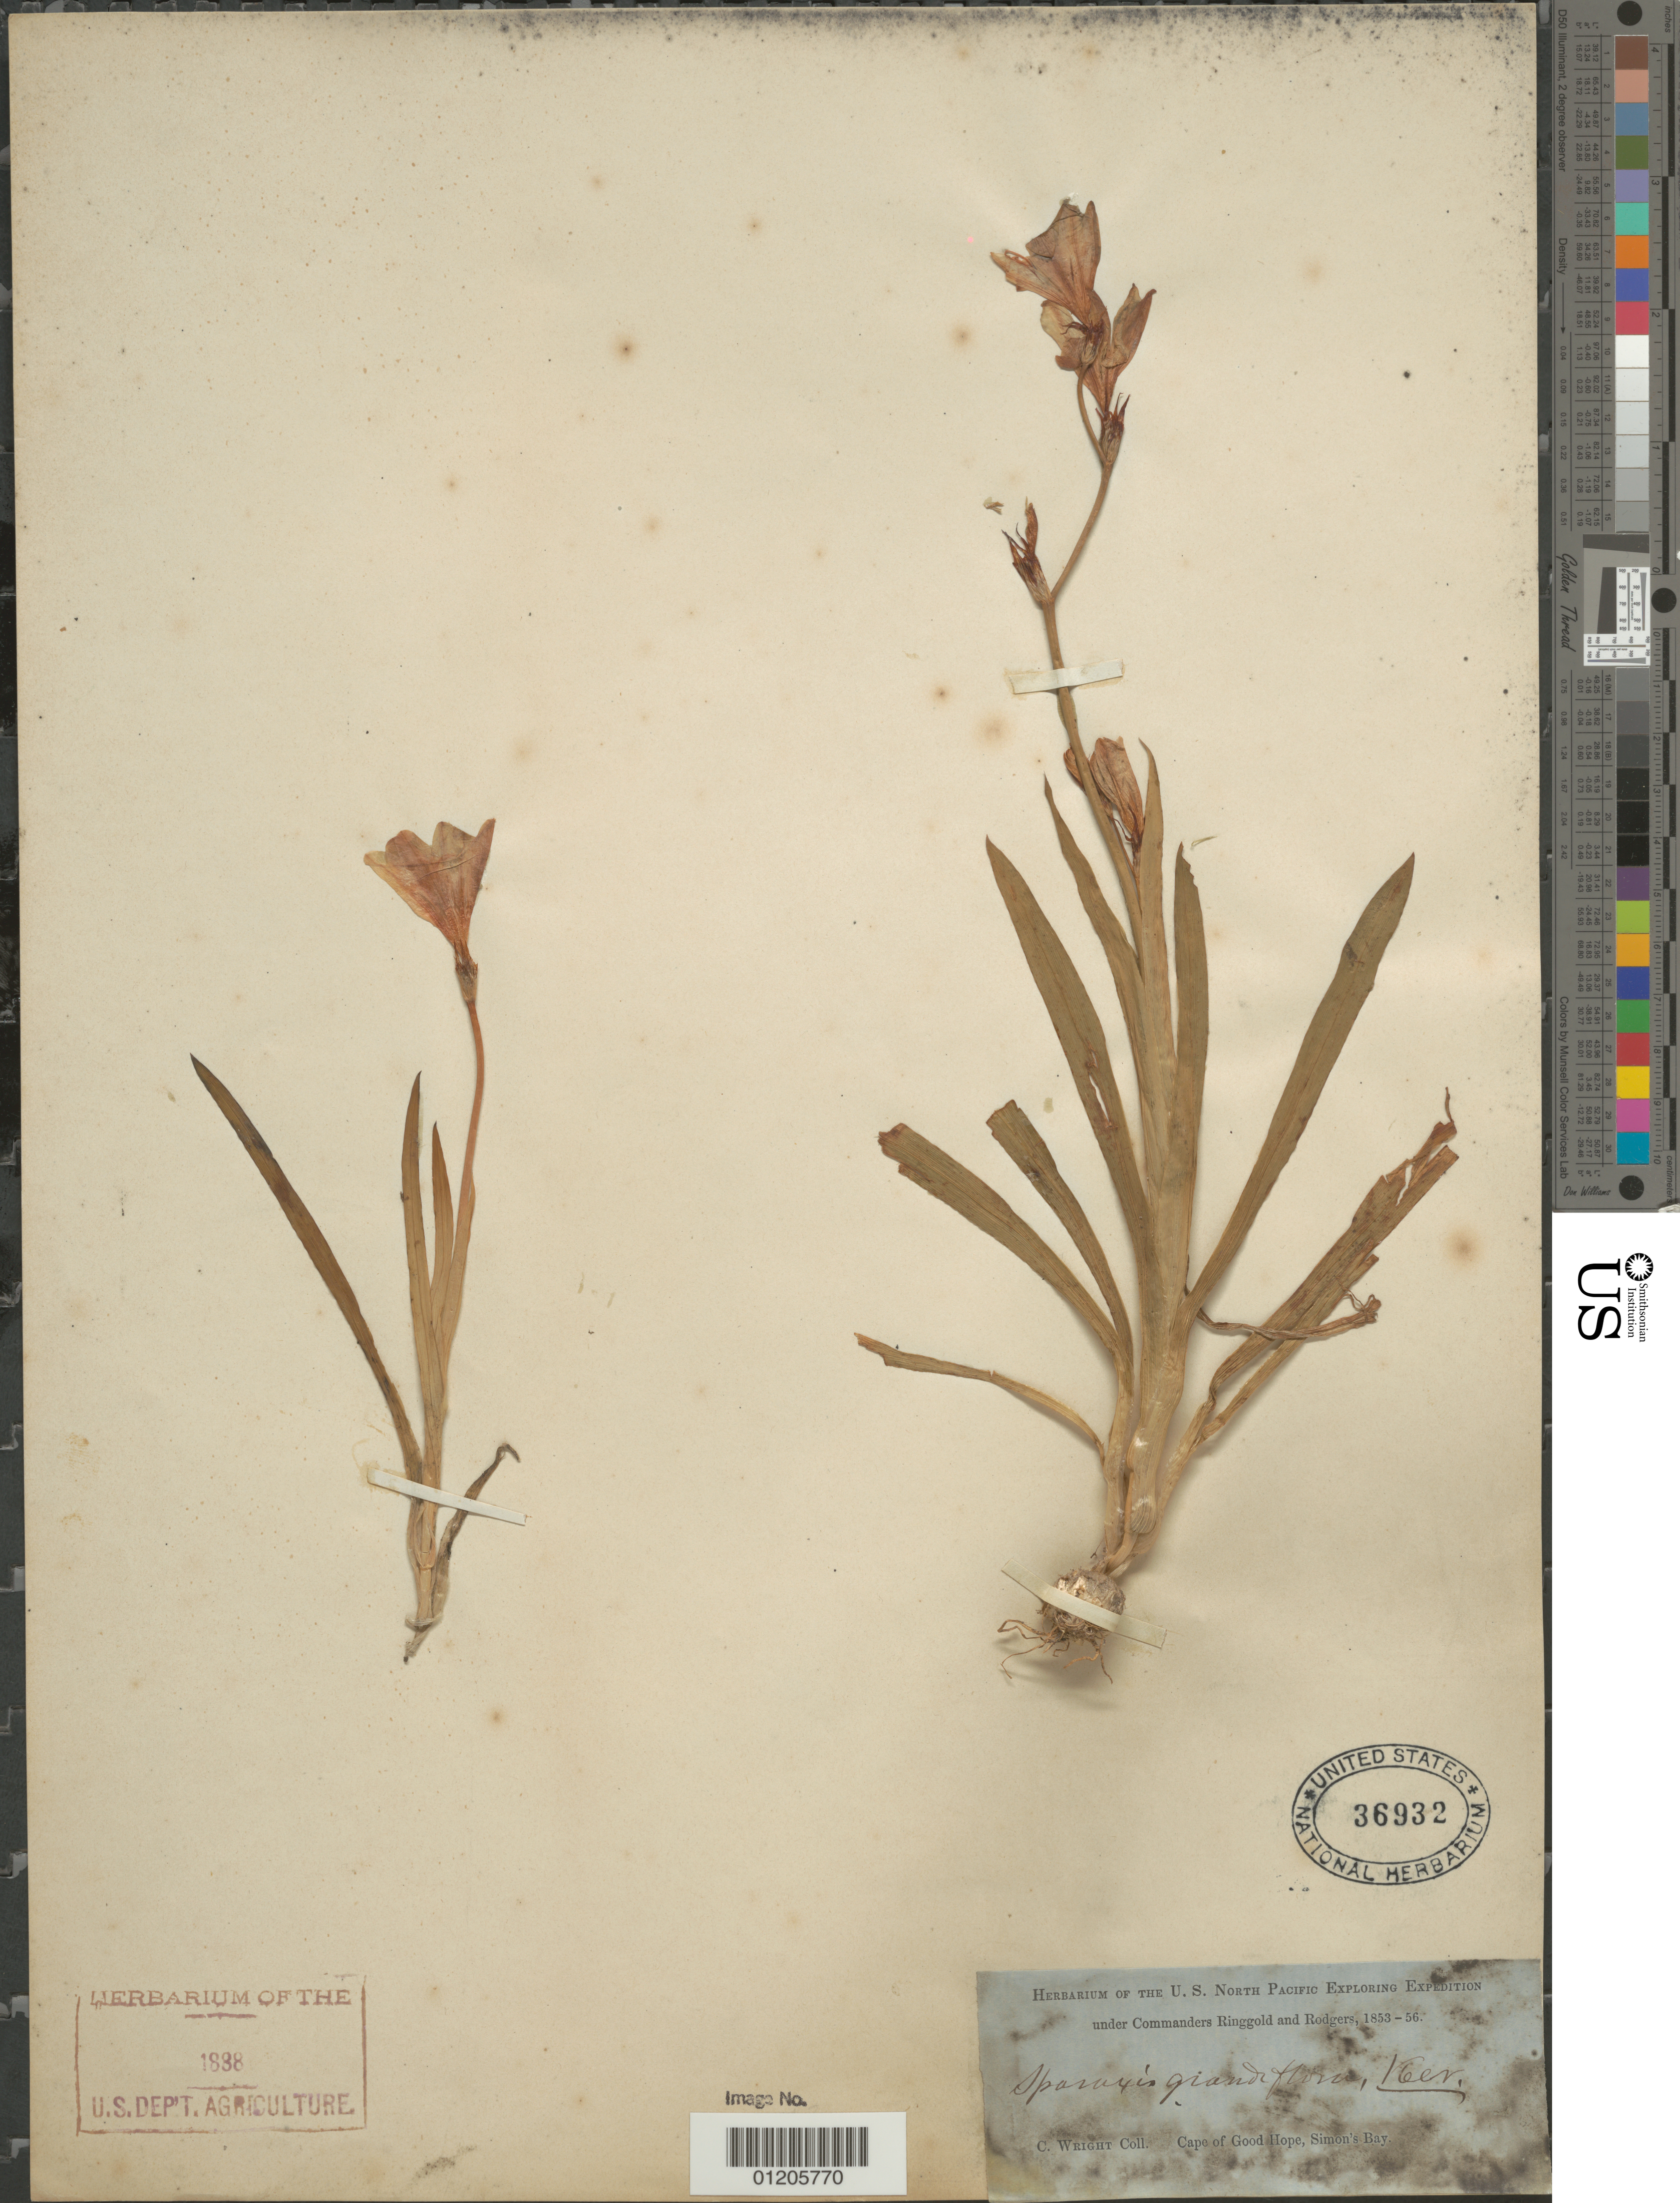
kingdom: Plantae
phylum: Tracheophyta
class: Liliopsida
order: Asparagales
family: Iridaceae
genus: Sparaxis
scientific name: Sparaxis grandiflora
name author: Ker Gawl.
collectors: C. Wright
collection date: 1853/1856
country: South Africa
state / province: Western Cape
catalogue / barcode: US 36932